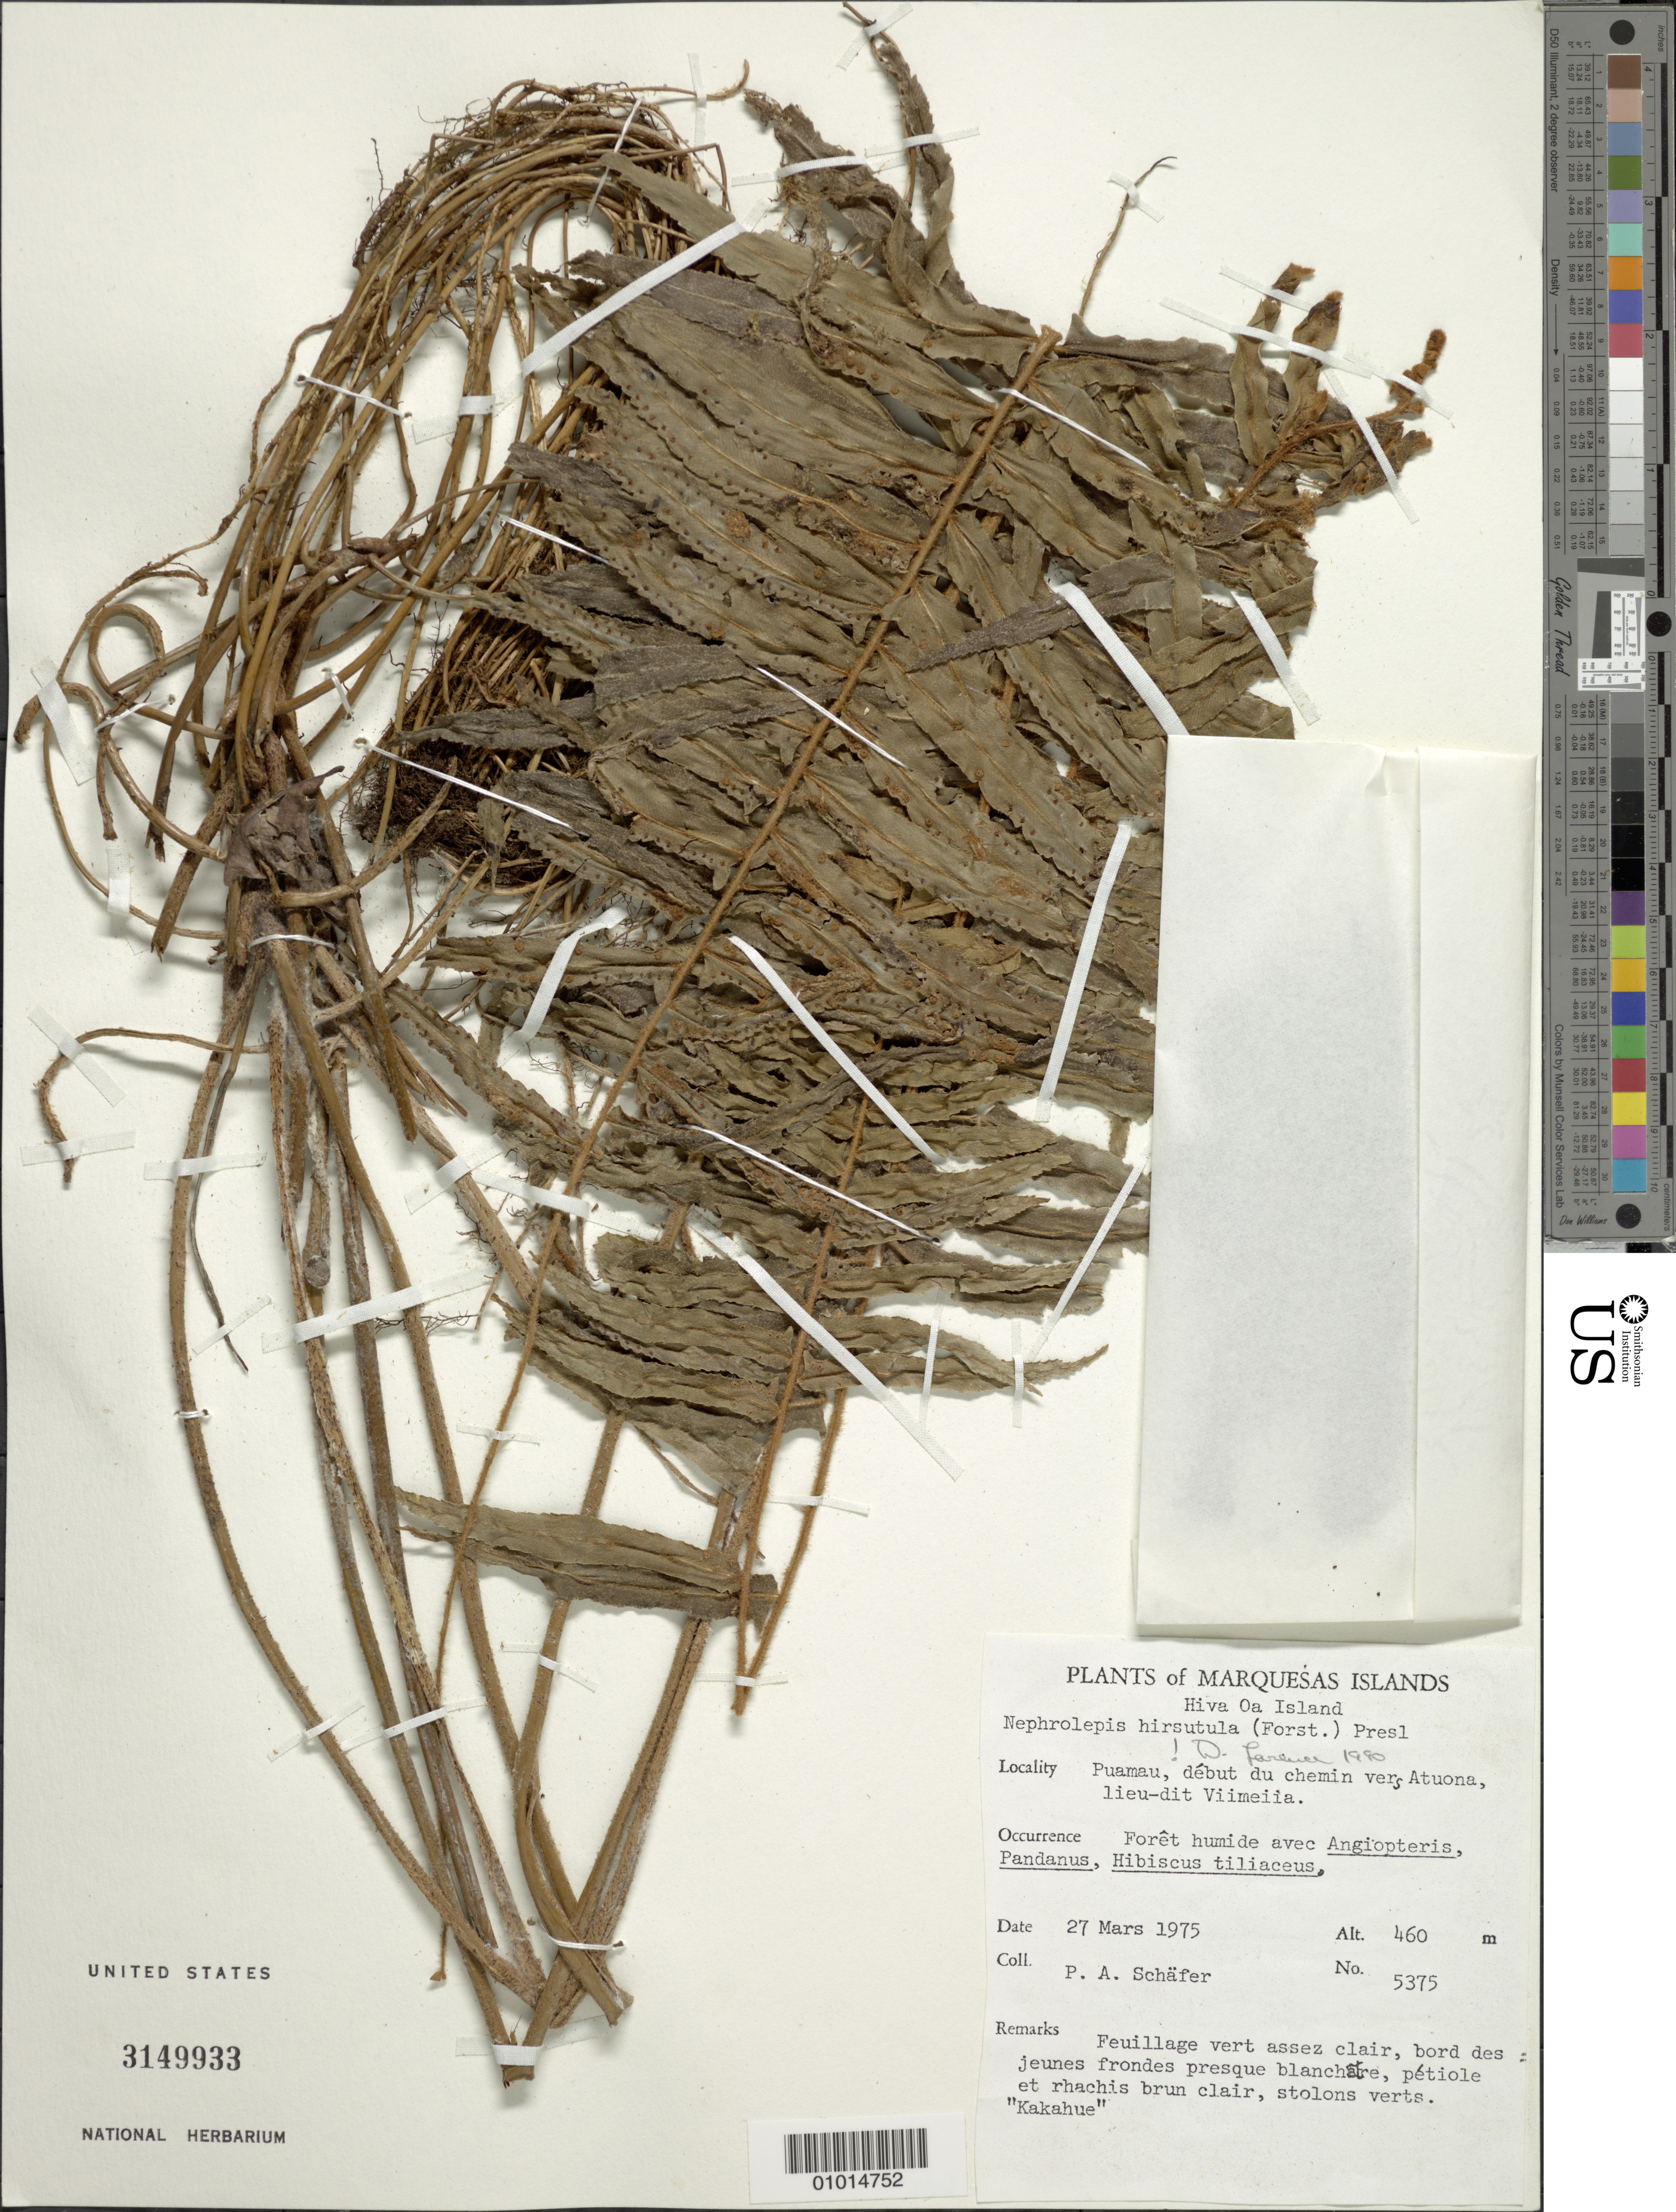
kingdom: Plantae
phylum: Tracheophyta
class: Polypodiopsida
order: Polypodiales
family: Nephrolepidaceae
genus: Nephrolepis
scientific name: Nephrolepis hirsutula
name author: (G. Forst.) C. Presl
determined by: Lorence, David H., (PTBG), National Tropical Botanical Garden (UNITED STATES)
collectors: P. A. Schäfer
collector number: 5375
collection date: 1975-03-27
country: French Polynesia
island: Hiva Oa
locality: Puamau, début du chemin vers Atuona, lieu-dit Viimeiia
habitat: Forêt humide avec Angiopteris, Pandanus, Hibiscus tiliaceus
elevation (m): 460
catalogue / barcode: US 3149933